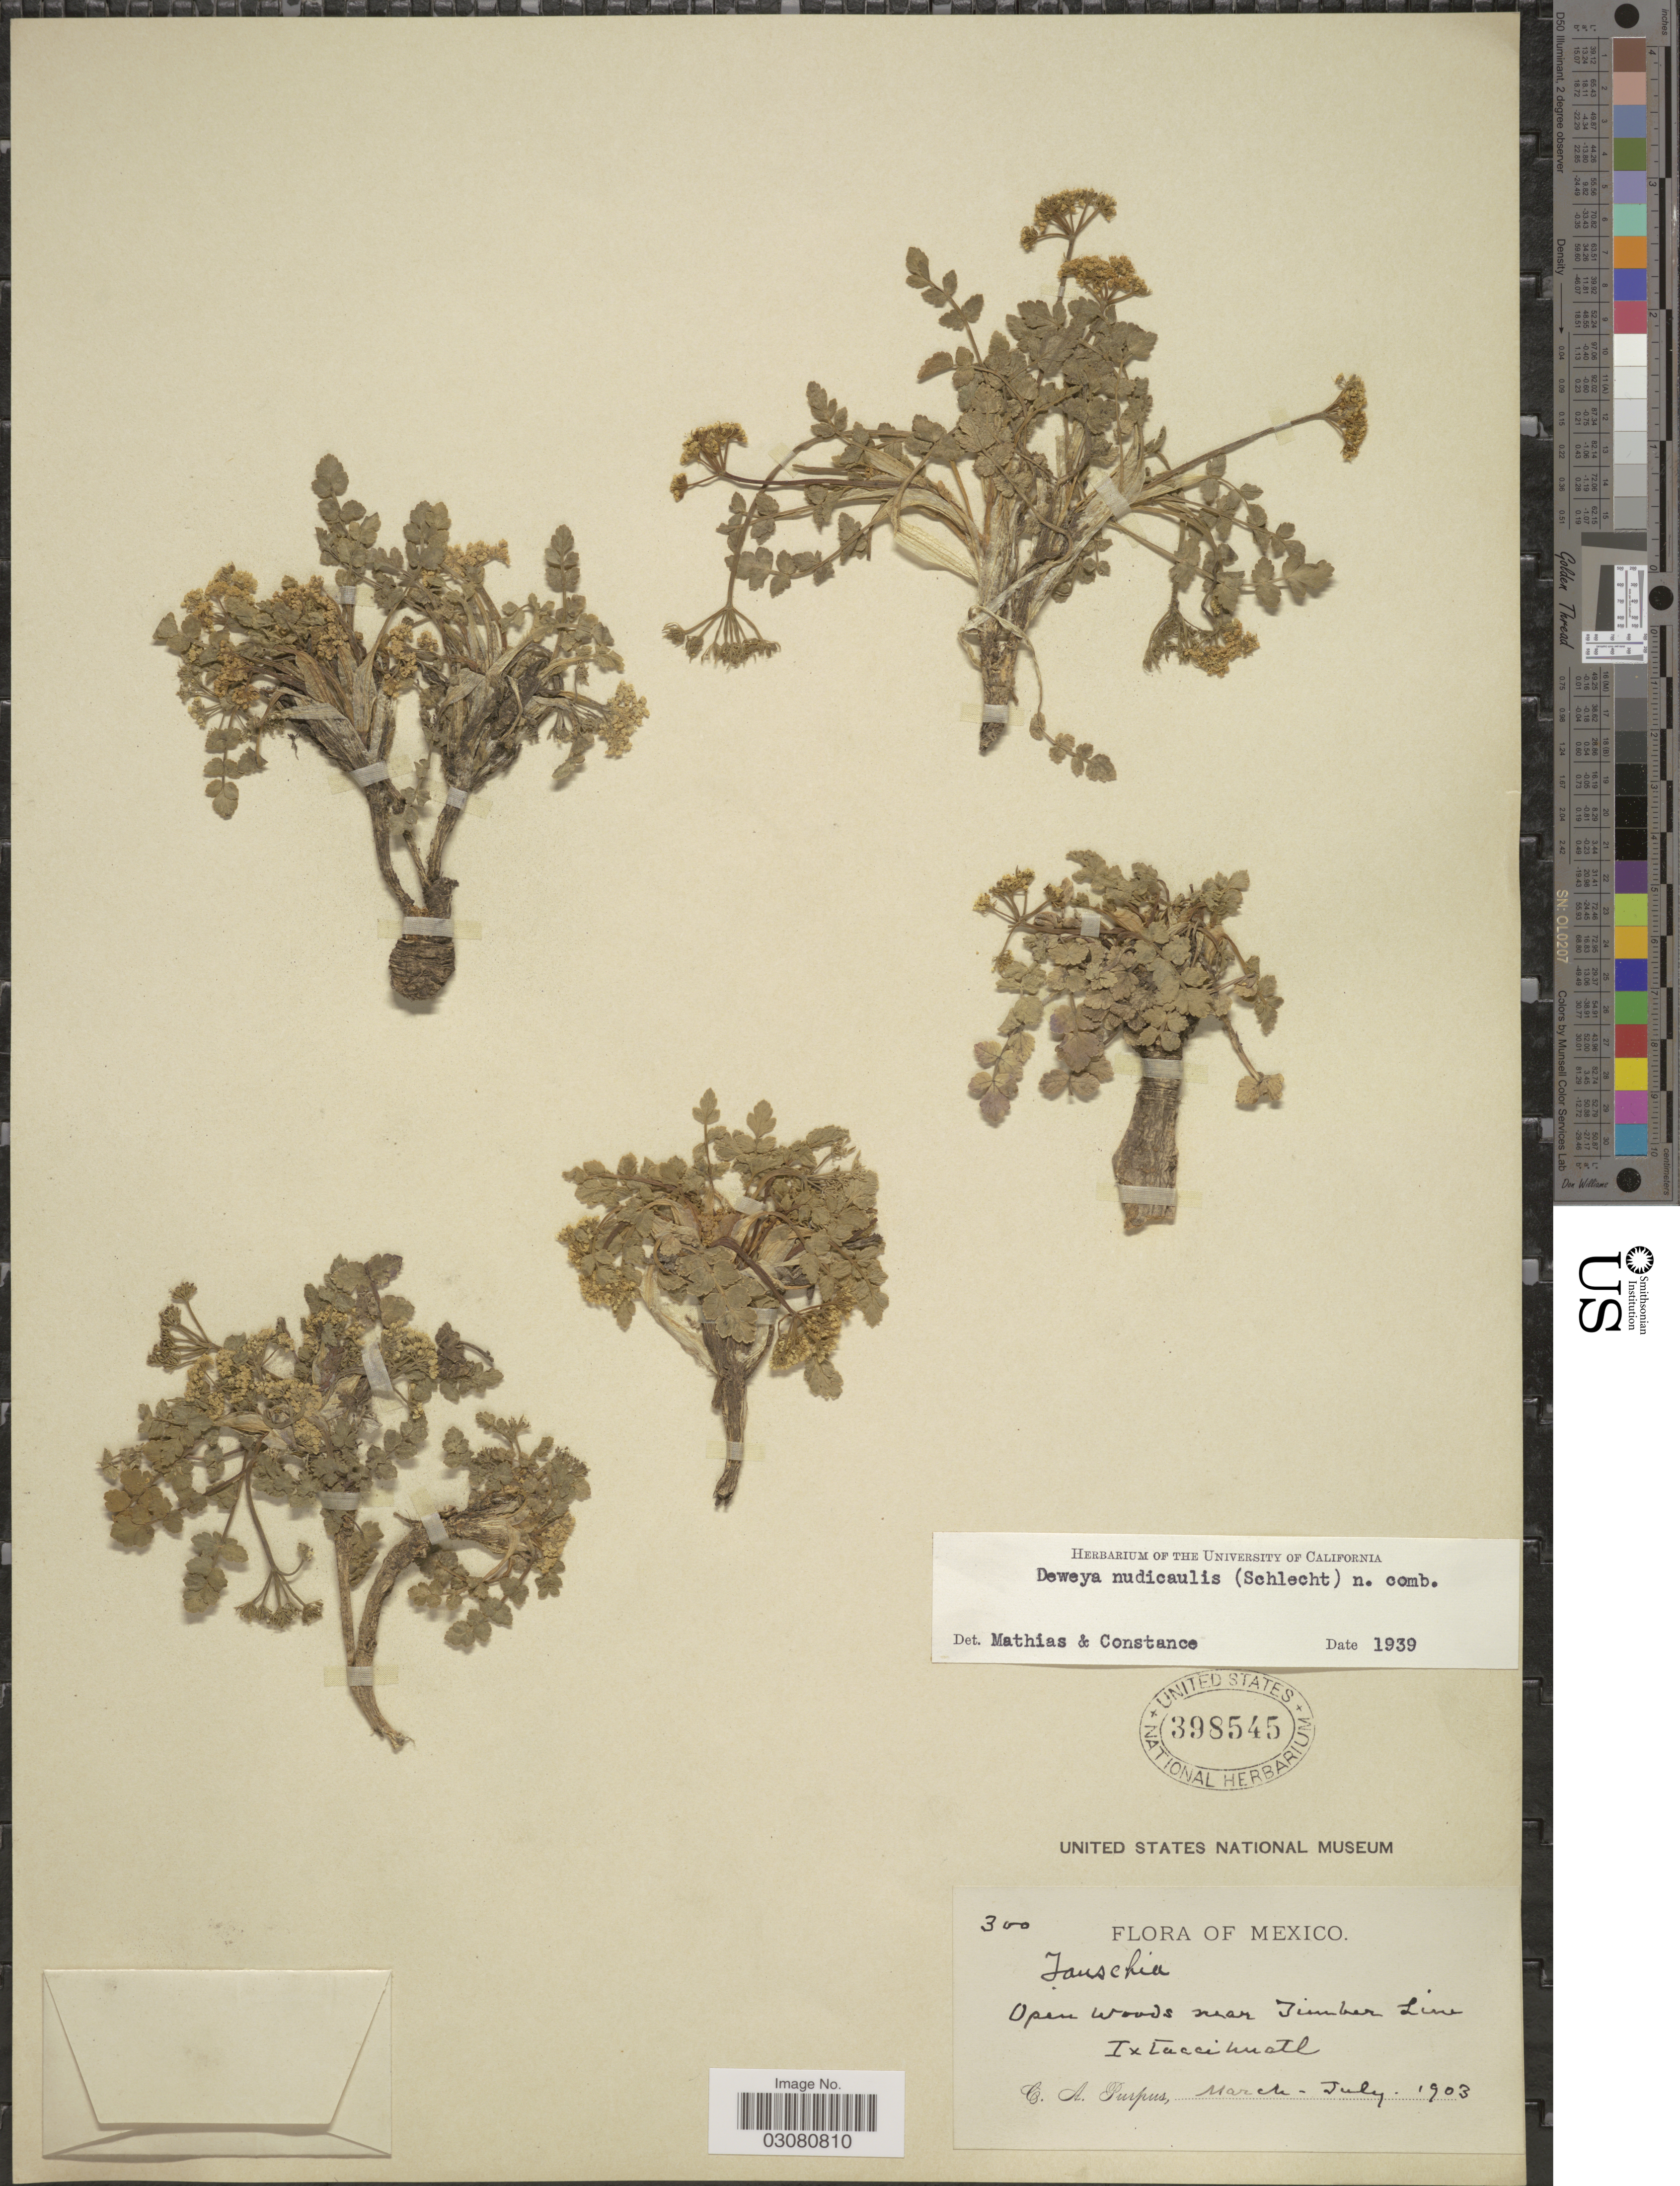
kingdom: Plantae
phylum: Tracheophyta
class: Magnoliopsida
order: Apiales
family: Apiaceae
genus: Tauschia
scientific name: Tauschia nudicaulis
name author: Schltdl.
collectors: C. A. Purpus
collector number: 300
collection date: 1903-03/1903-07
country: Mexico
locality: Open woods near Timber Line Ixtaccihuatl.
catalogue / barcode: US 398545